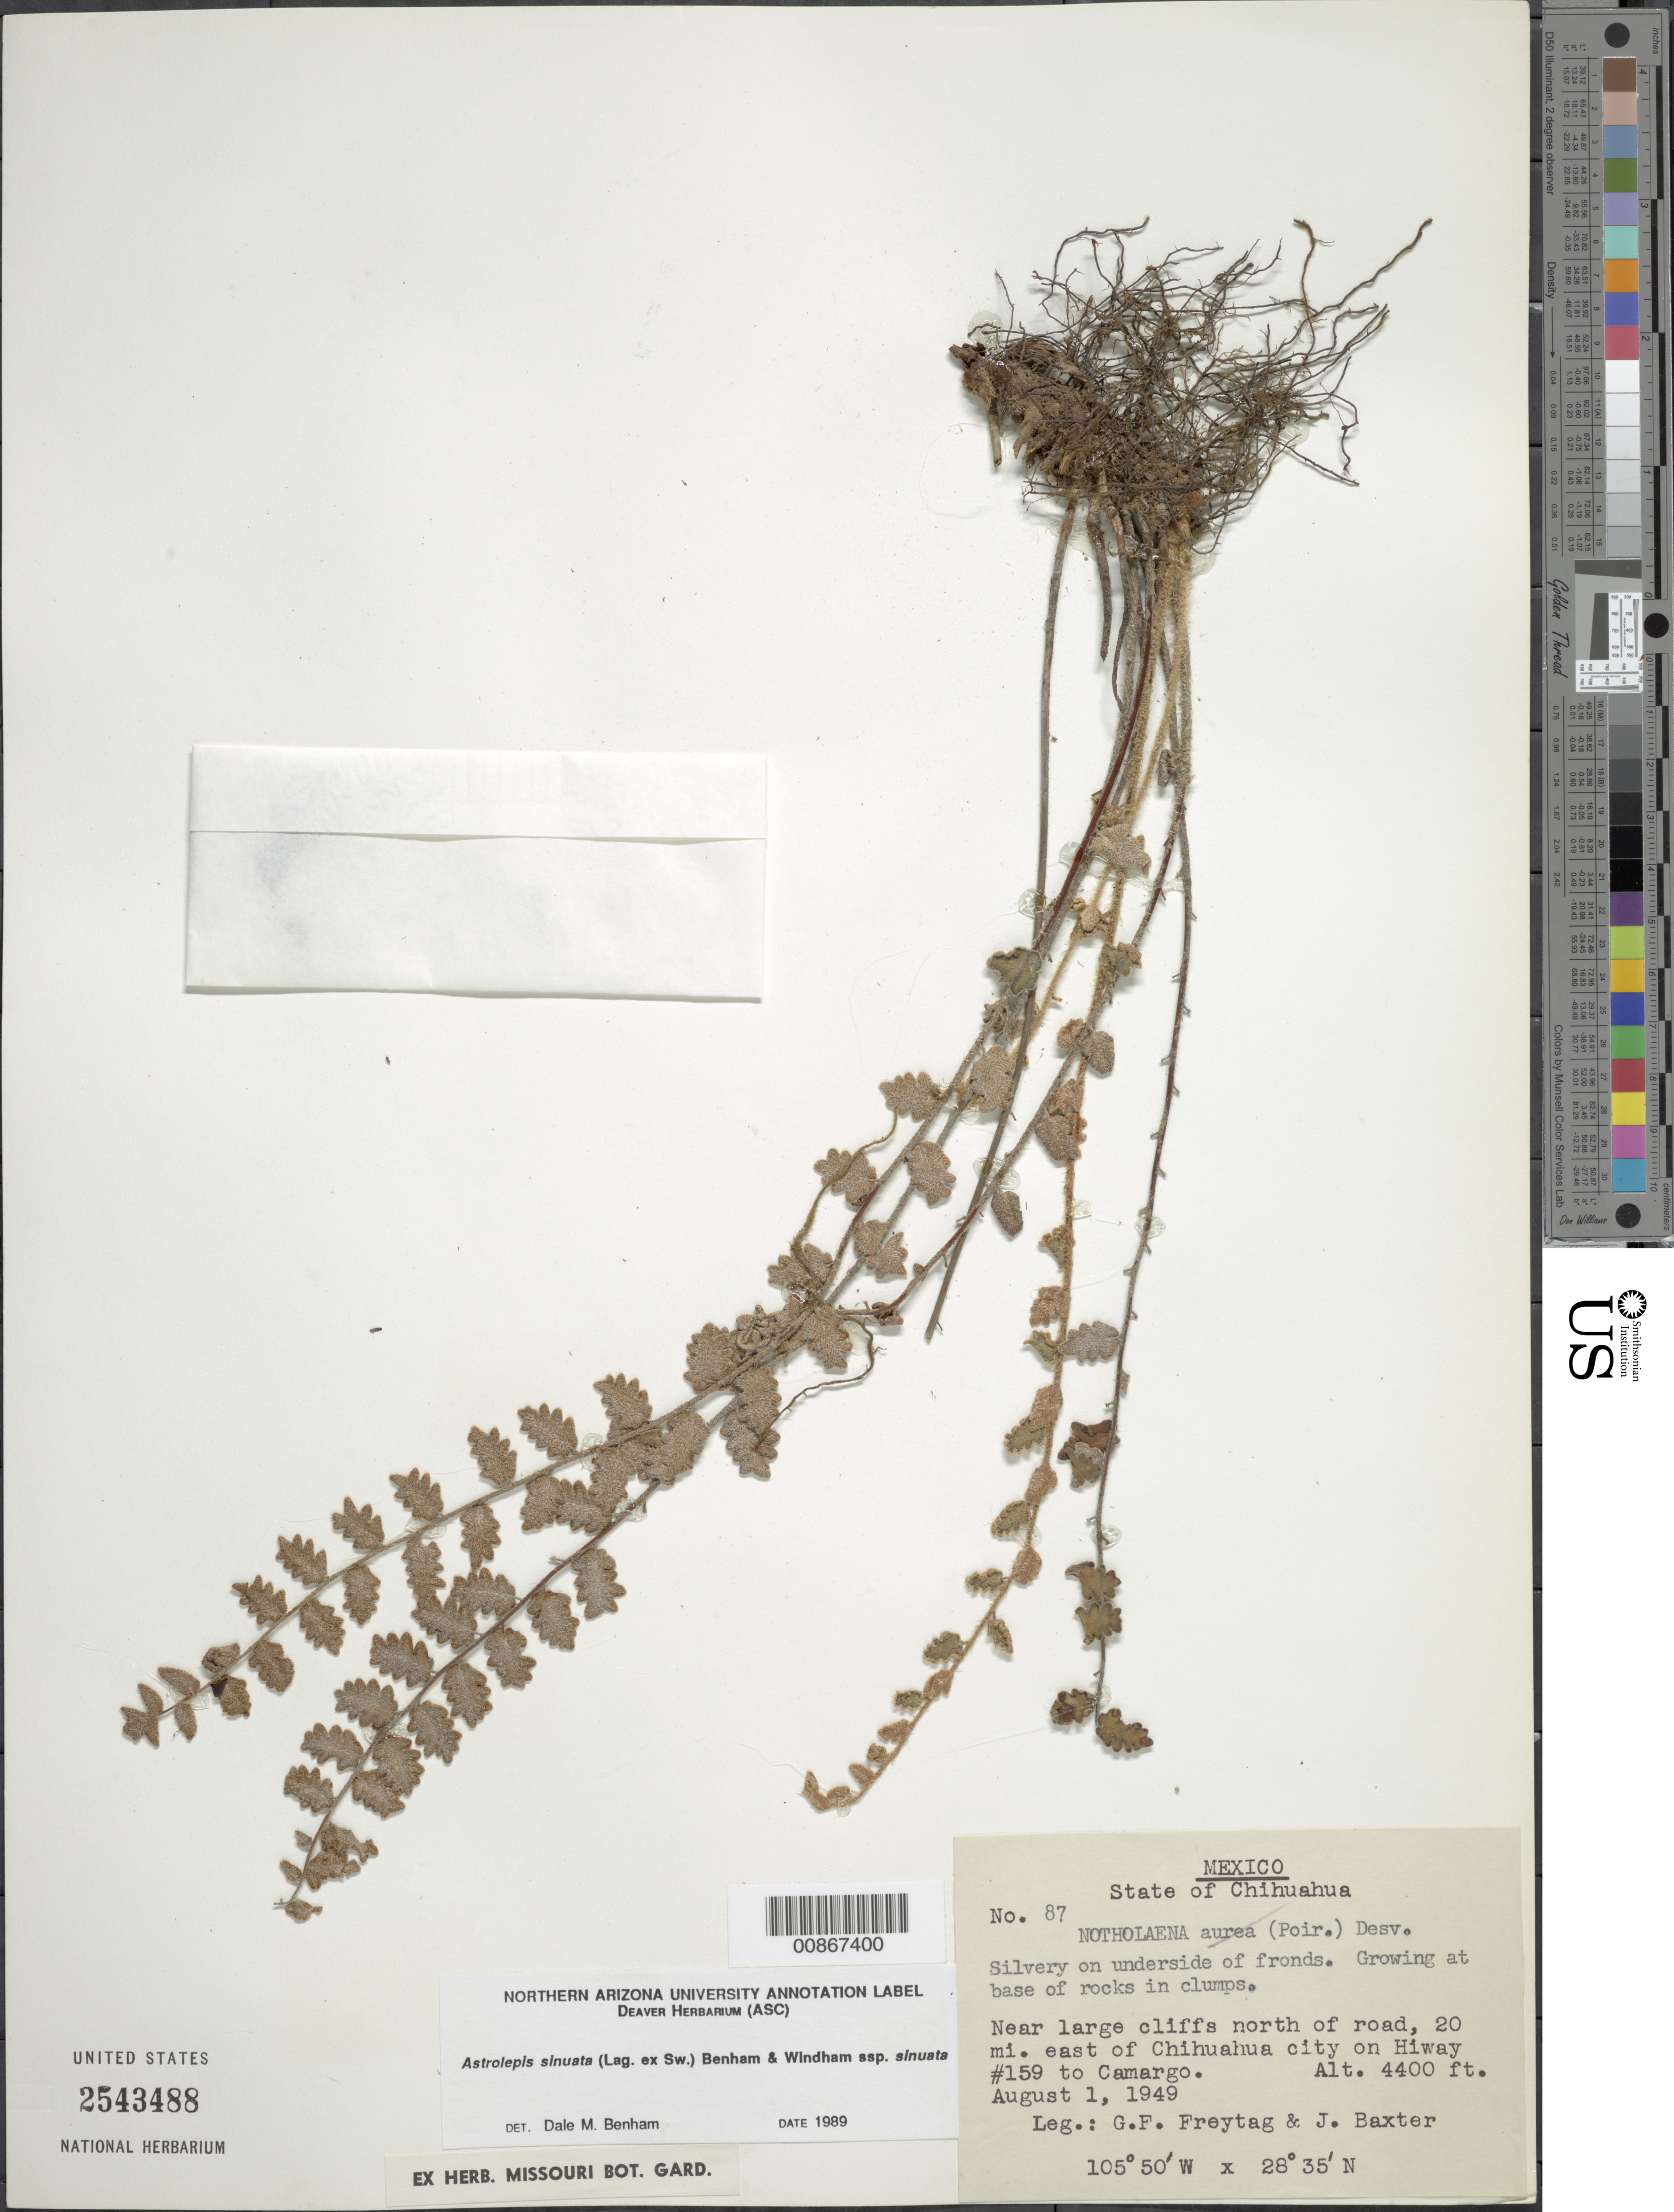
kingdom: Plantae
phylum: Tracheophyta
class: Polypodiopsida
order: Polypodiales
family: Pteridaceae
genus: Astrolepis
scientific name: Astrolepis sinuata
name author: (Lag. ex Sw.) D.M. Benham & Windham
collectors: G. F. Freytag & J. Baxter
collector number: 87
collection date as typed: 01 Aug 1949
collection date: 1949-08-01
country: Mexico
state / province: Chihuahua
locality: Near large cliffs north of road, 20 mi. east of Chihuahua City on Highway #159 to Camargo.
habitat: Growing at base of rocks.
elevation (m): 1341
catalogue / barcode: US 2543488